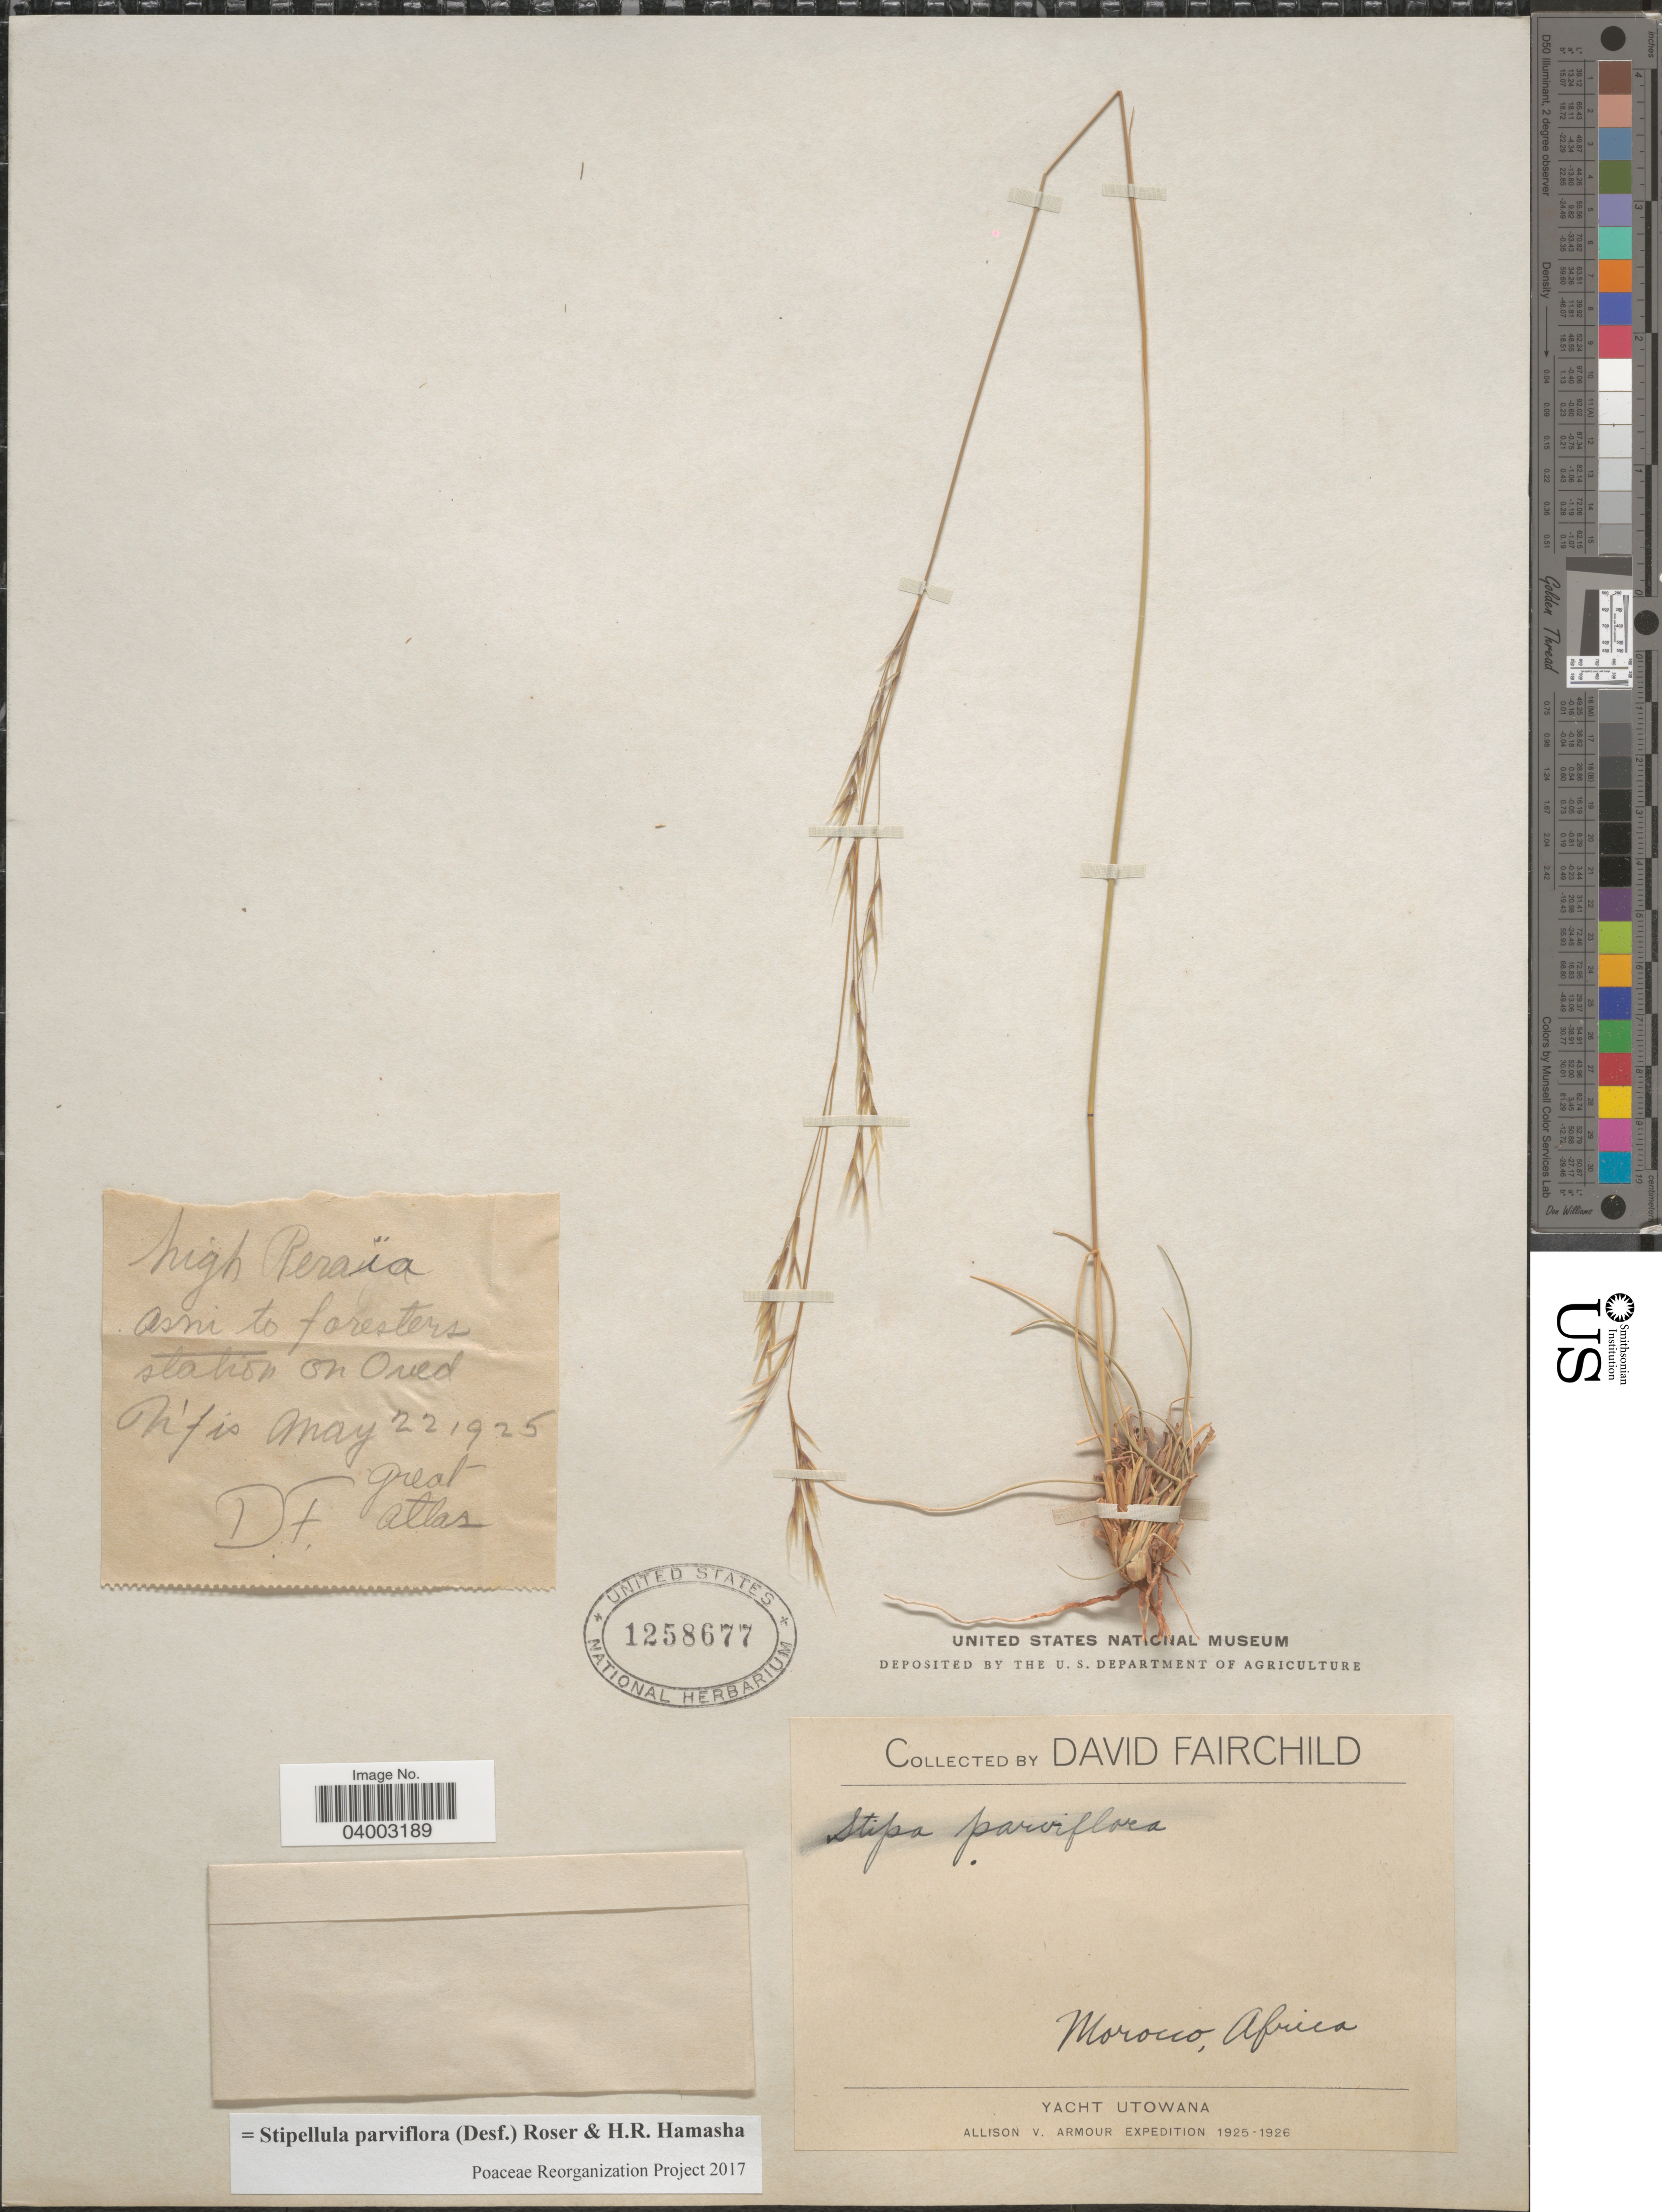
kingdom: Plantae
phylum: Tracheophyta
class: Liliopsida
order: Poales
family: Poaceae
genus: Stipellula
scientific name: Stipellula parviflora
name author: (Desf.) Röser & H. R. Hamasha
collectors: D. Fairchild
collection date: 1925-05-22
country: Morocco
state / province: Marrakech-Tensift-Al Haouz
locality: High Peraïa. Asni to foresters station on Oued N'fis. Great Atlas.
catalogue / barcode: US 1258677